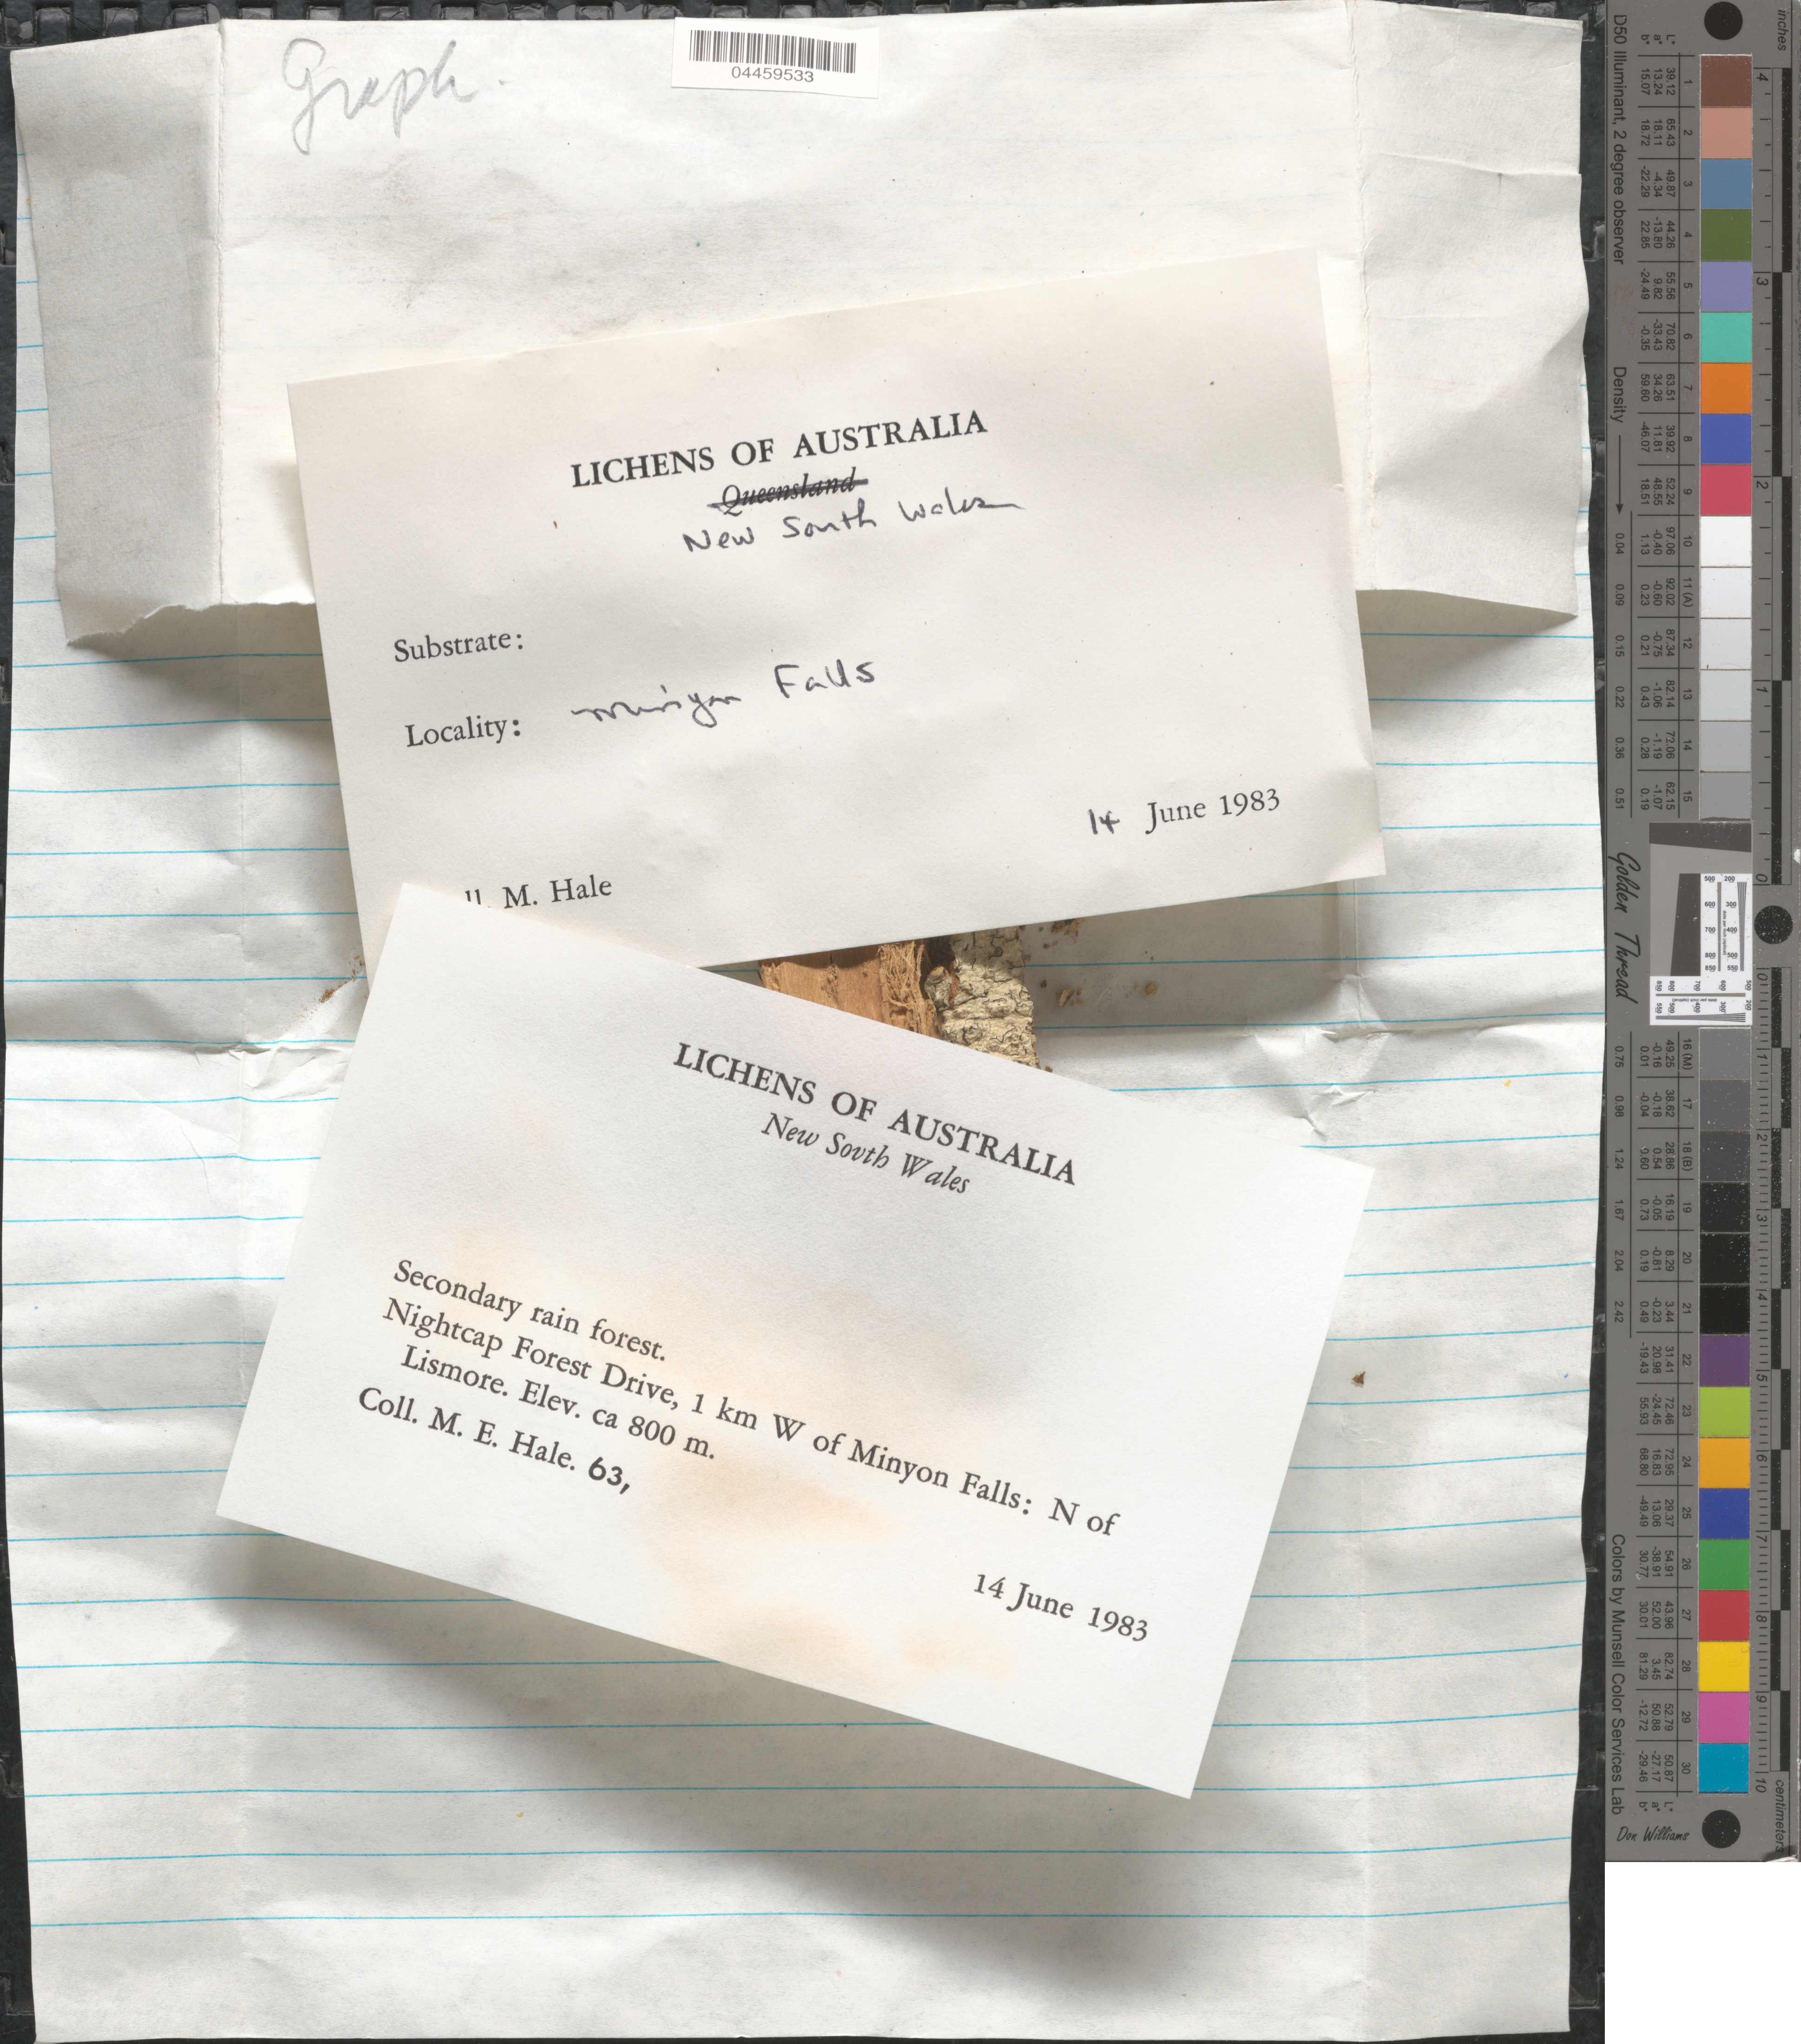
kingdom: Fungi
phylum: Ascomycota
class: Lecanoromycetes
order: Ostropales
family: Graphidaceae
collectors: M. Hale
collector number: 63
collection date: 1983-06-14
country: Australia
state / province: New South Wales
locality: Nightcap Forest Drive, 1 km W of Minyon Falls: N of Lismore.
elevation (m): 800